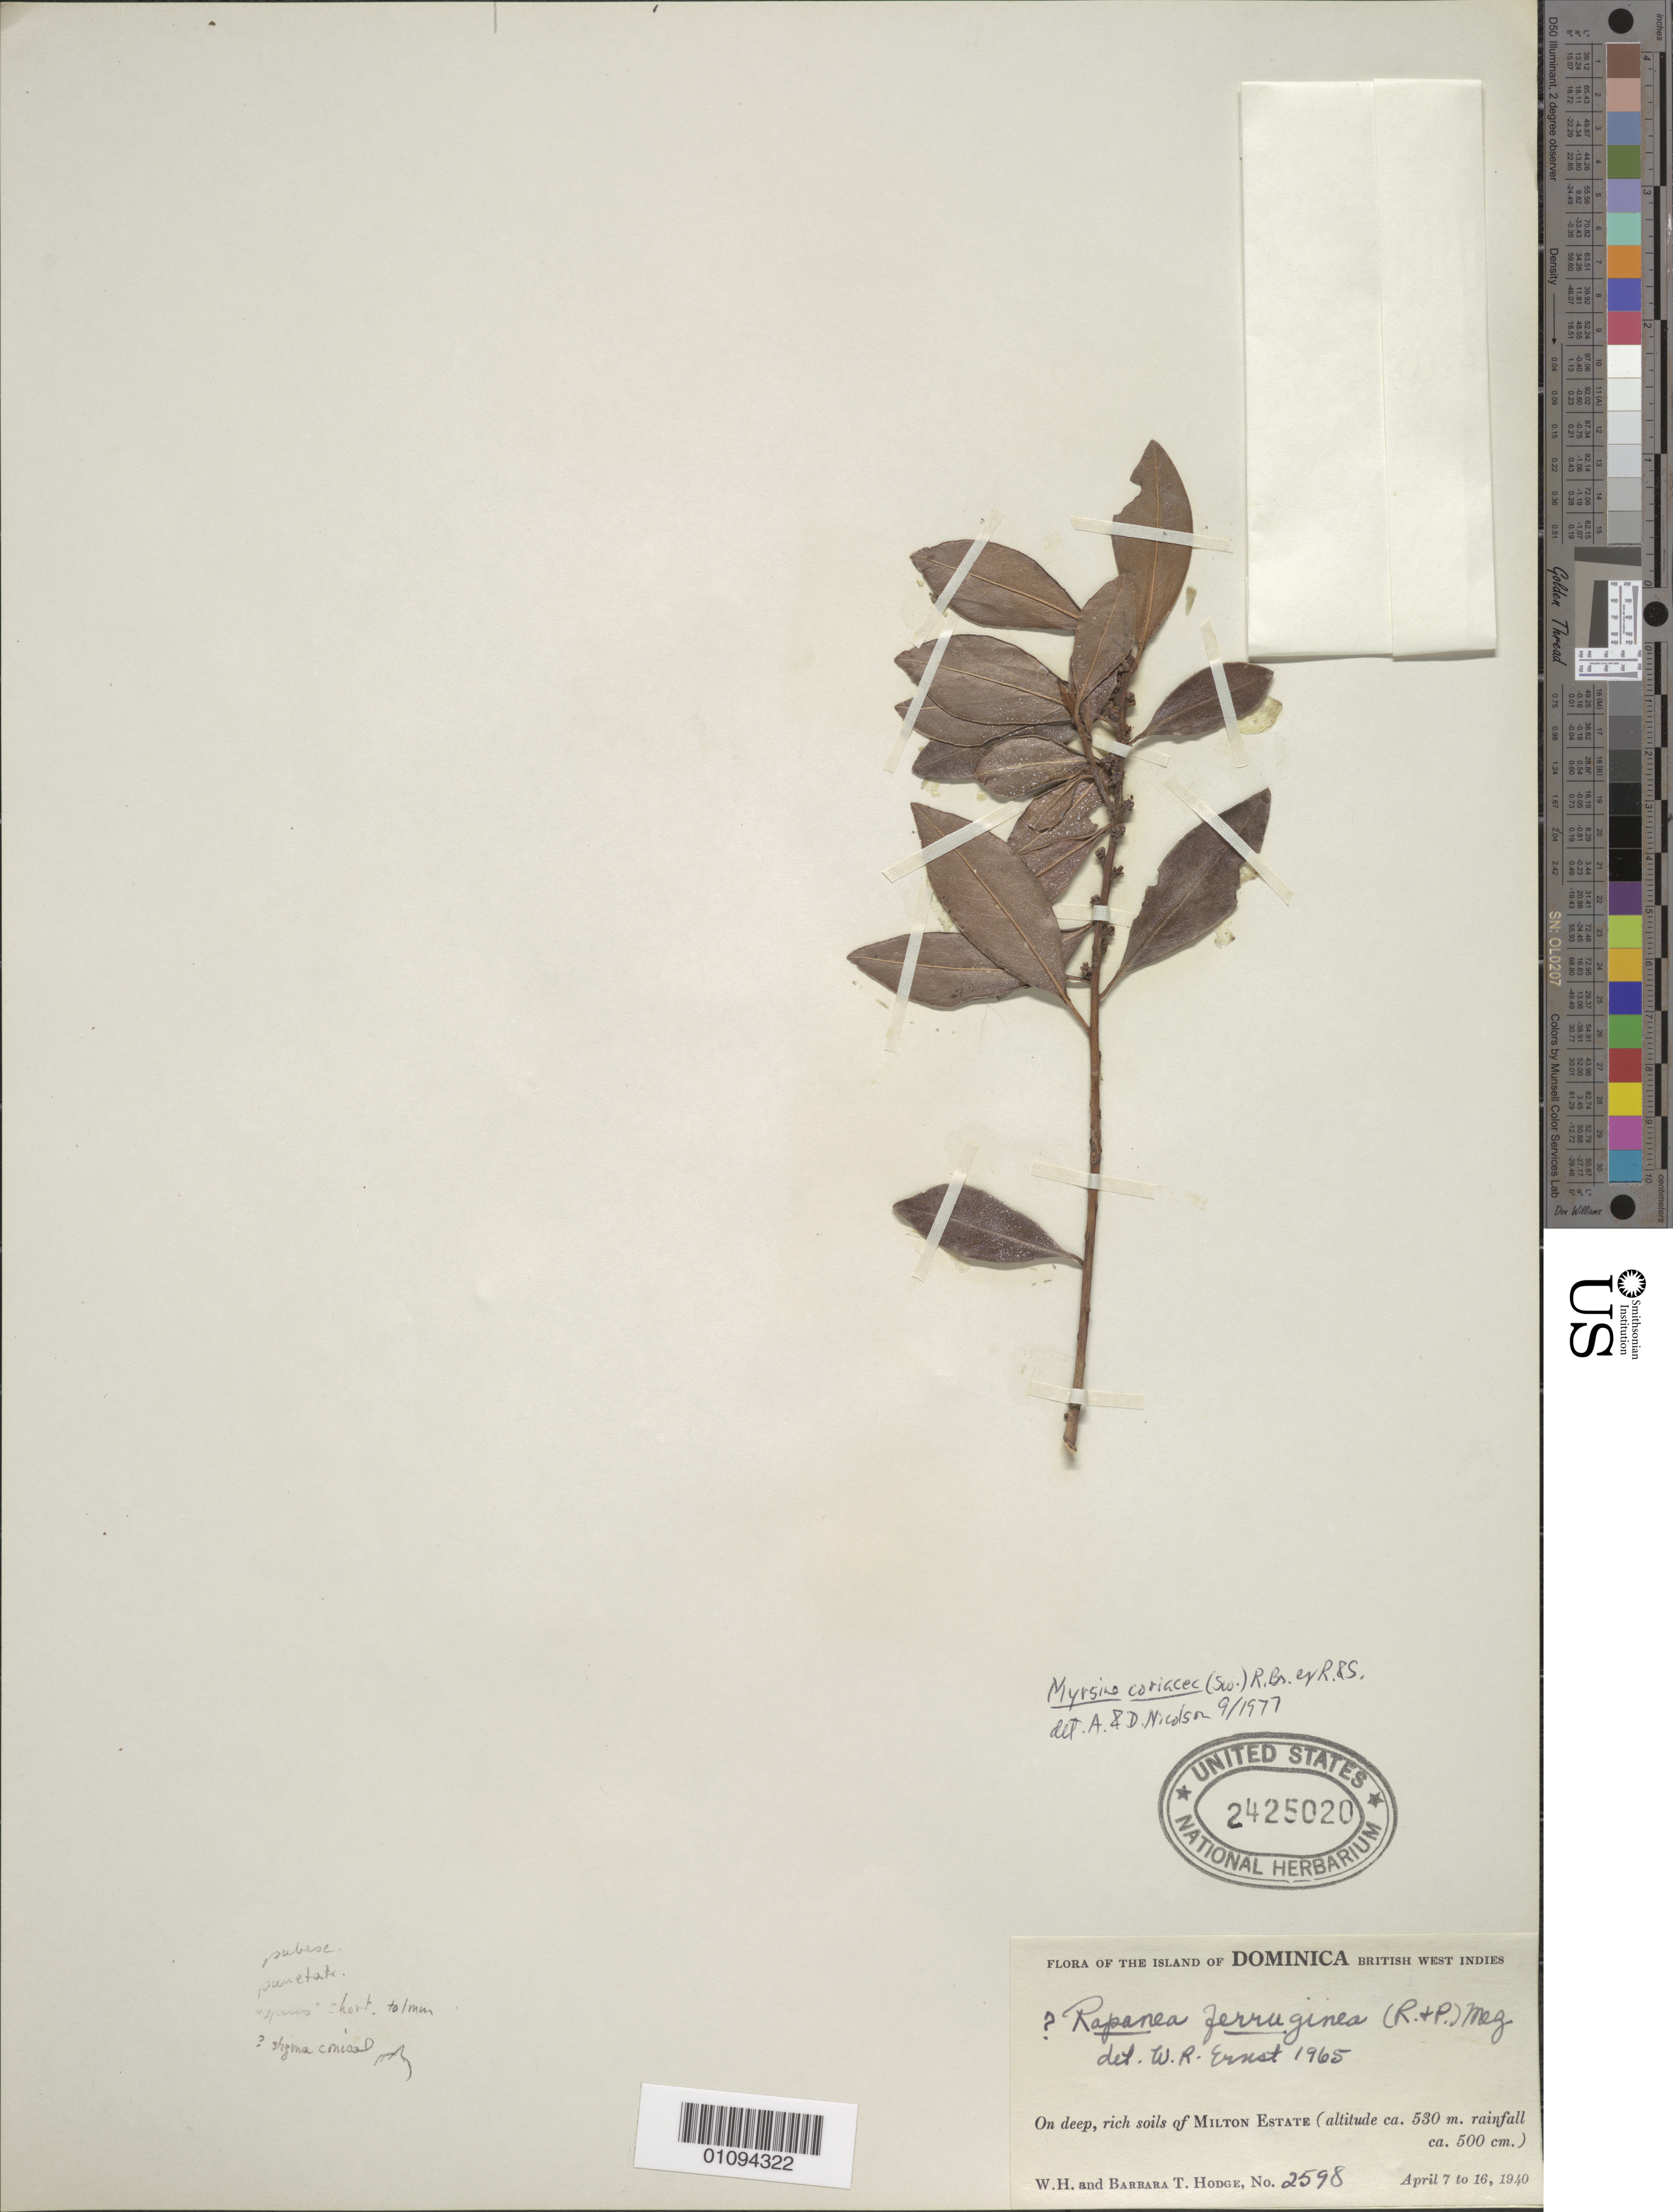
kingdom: Plantae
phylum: Tracheophyta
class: Magnoliopsida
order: Ericales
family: Primulaceae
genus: Myrsine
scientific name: Myrsine coriacea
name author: (Sw.) R. Br. ex Roem. & Schult.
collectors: W. Hodge & B. Hodge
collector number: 2598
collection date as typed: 07 Apr 1940 to 16 Apr 1940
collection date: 1940-04-07/1940-04-16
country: Dominica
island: Dominica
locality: Milton Estate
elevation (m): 530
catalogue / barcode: US 2425020